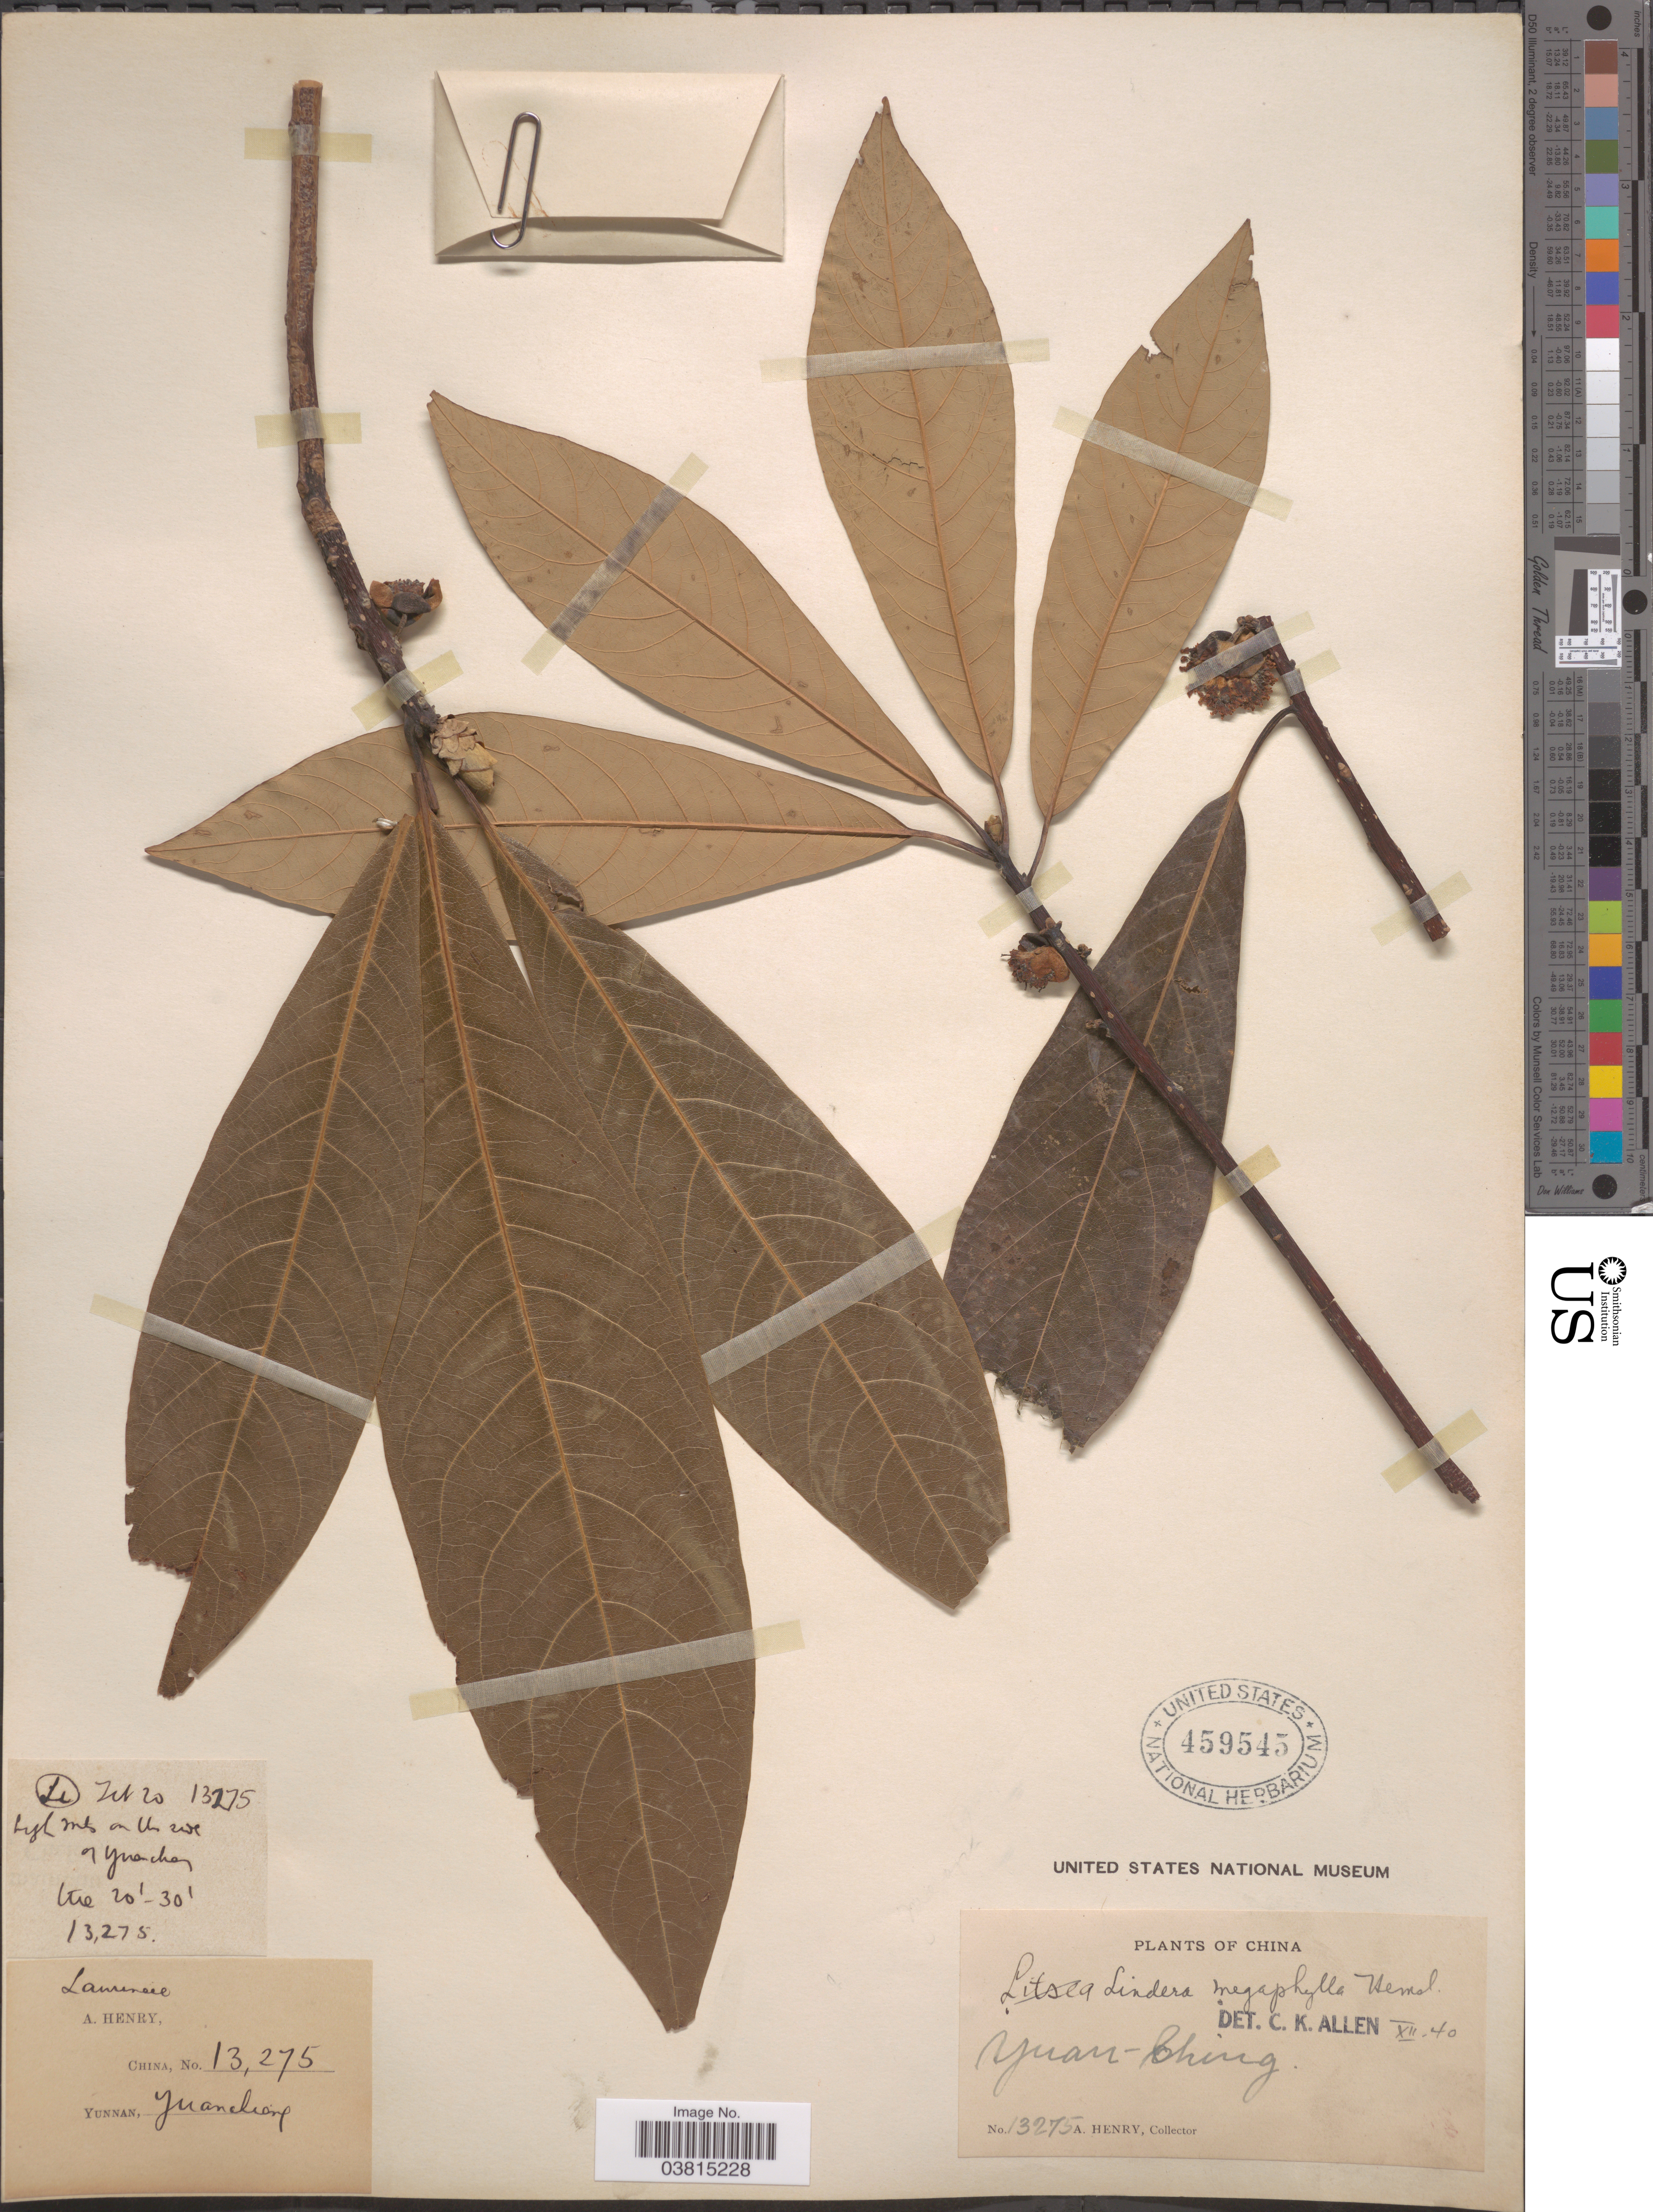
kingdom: Plantae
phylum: Tracheophyta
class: Magnoliopsida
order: Laurales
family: Lauraceae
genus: Lindera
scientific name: Lindera megaphylla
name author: Hemsl.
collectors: A. Henry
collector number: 13275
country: China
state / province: Yunnan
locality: Yuan-Ching.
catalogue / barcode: US 459545